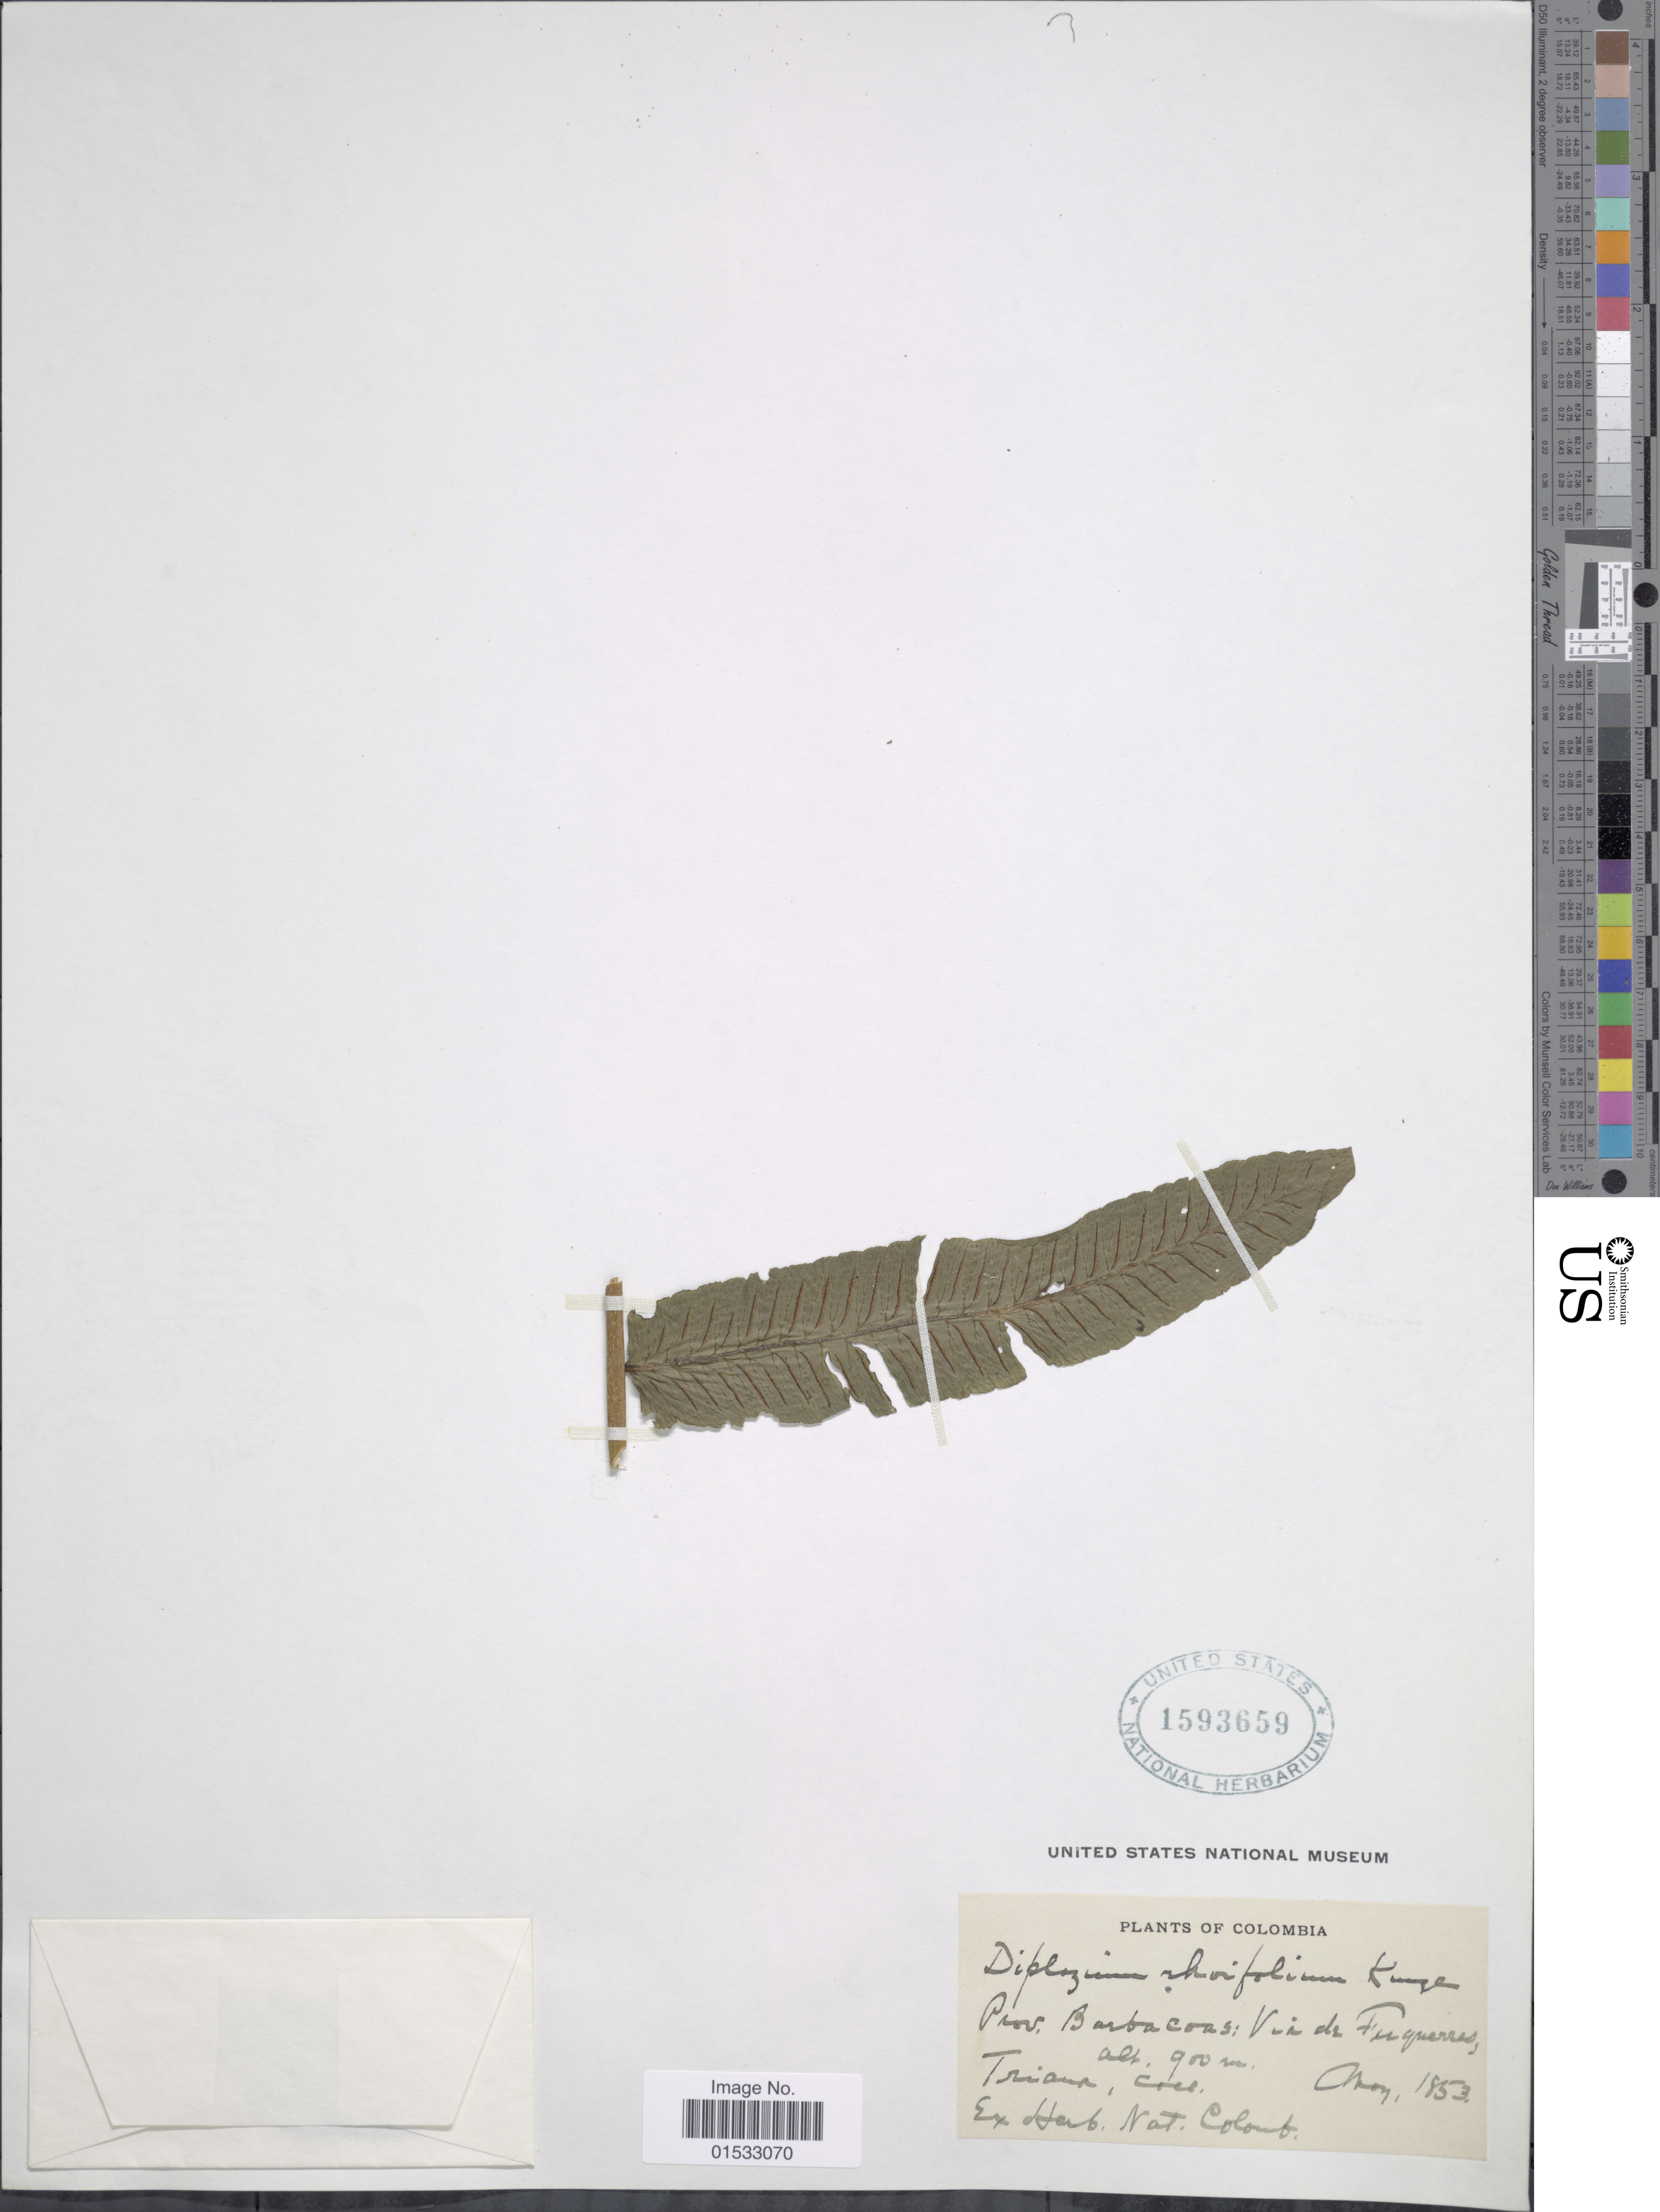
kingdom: Plantae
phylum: Tracheophyta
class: Polypodiopsida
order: Polypodiales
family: Athyriaceae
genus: Diplazium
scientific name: Diplazium rhoifolium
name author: (Kunze)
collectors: J. Triana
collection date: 1853-05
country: Colombia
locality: Prov. Barbacoas: Via de Tuquerres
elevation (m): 900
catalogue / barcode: US 1593659